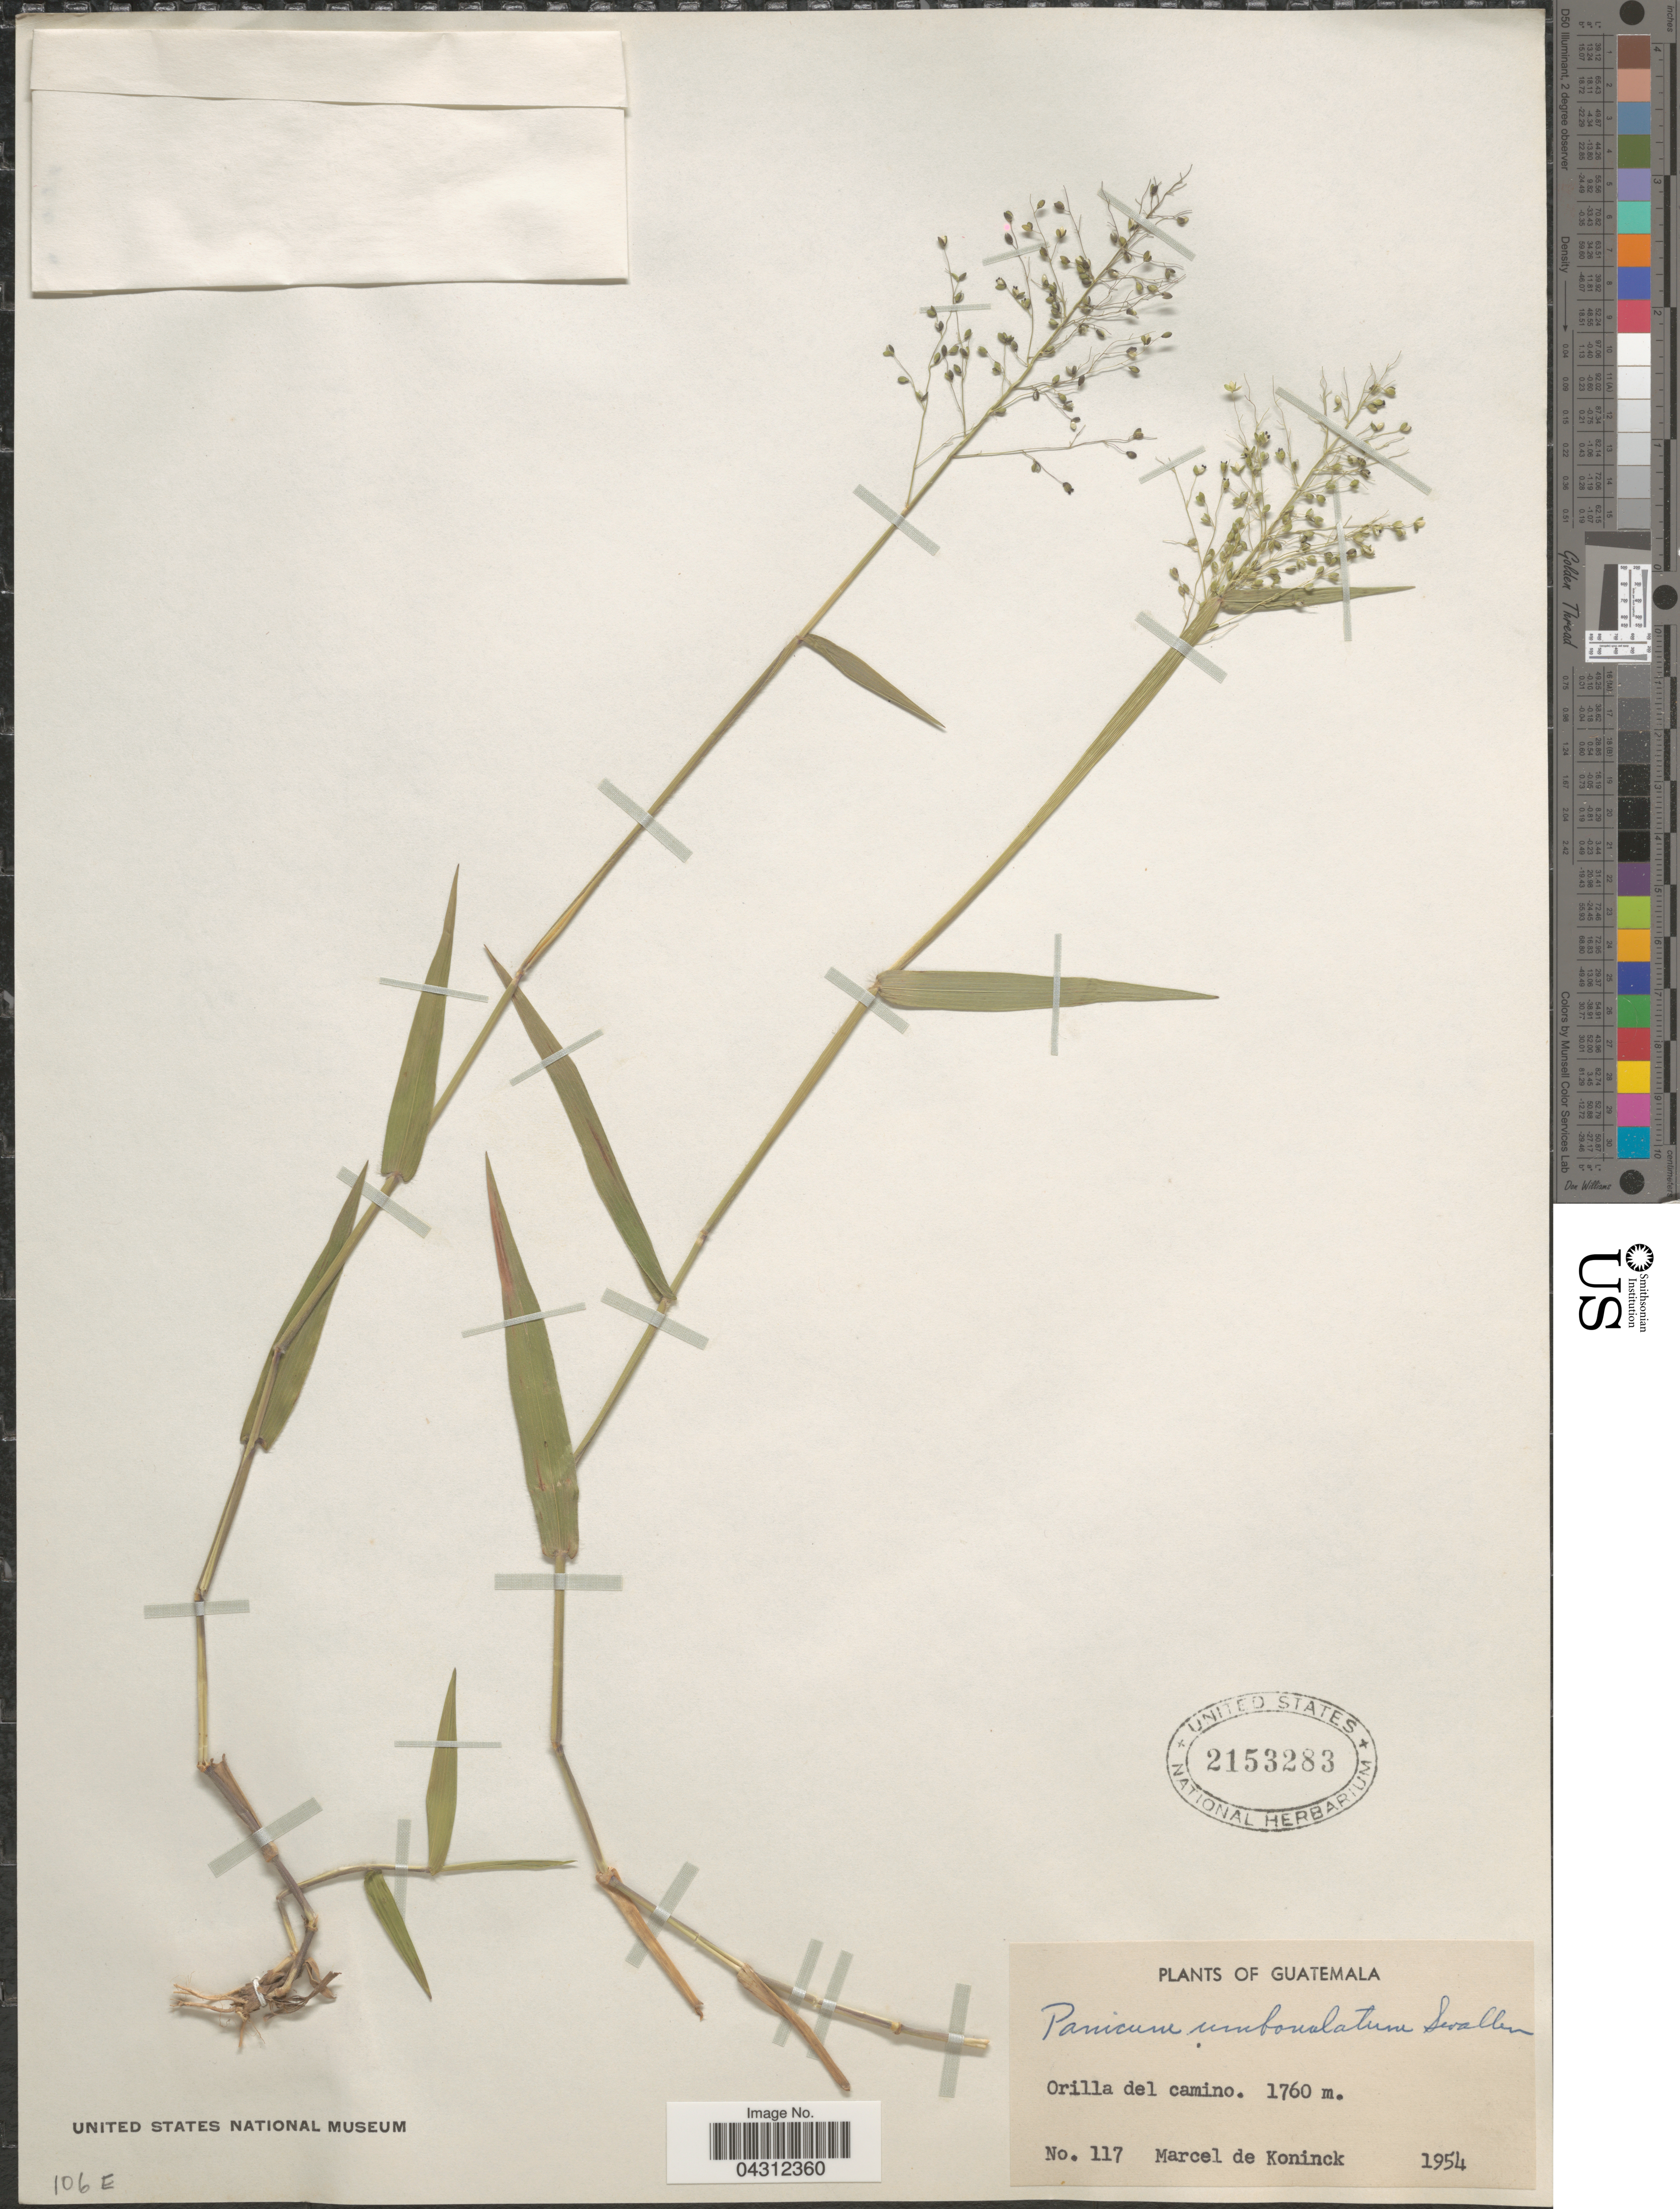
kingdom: Plantae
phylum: Tracheophyta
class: Liliopsida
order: Poales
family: Poaceae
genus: Dichanthelium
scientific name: Dichanthelium umbonulatum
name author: (Swallen) Davidse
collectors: M. Koninck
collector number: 117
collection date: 1954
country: Guatemala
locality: Orilla del camino.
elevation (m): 1760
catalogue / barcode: US 2153283